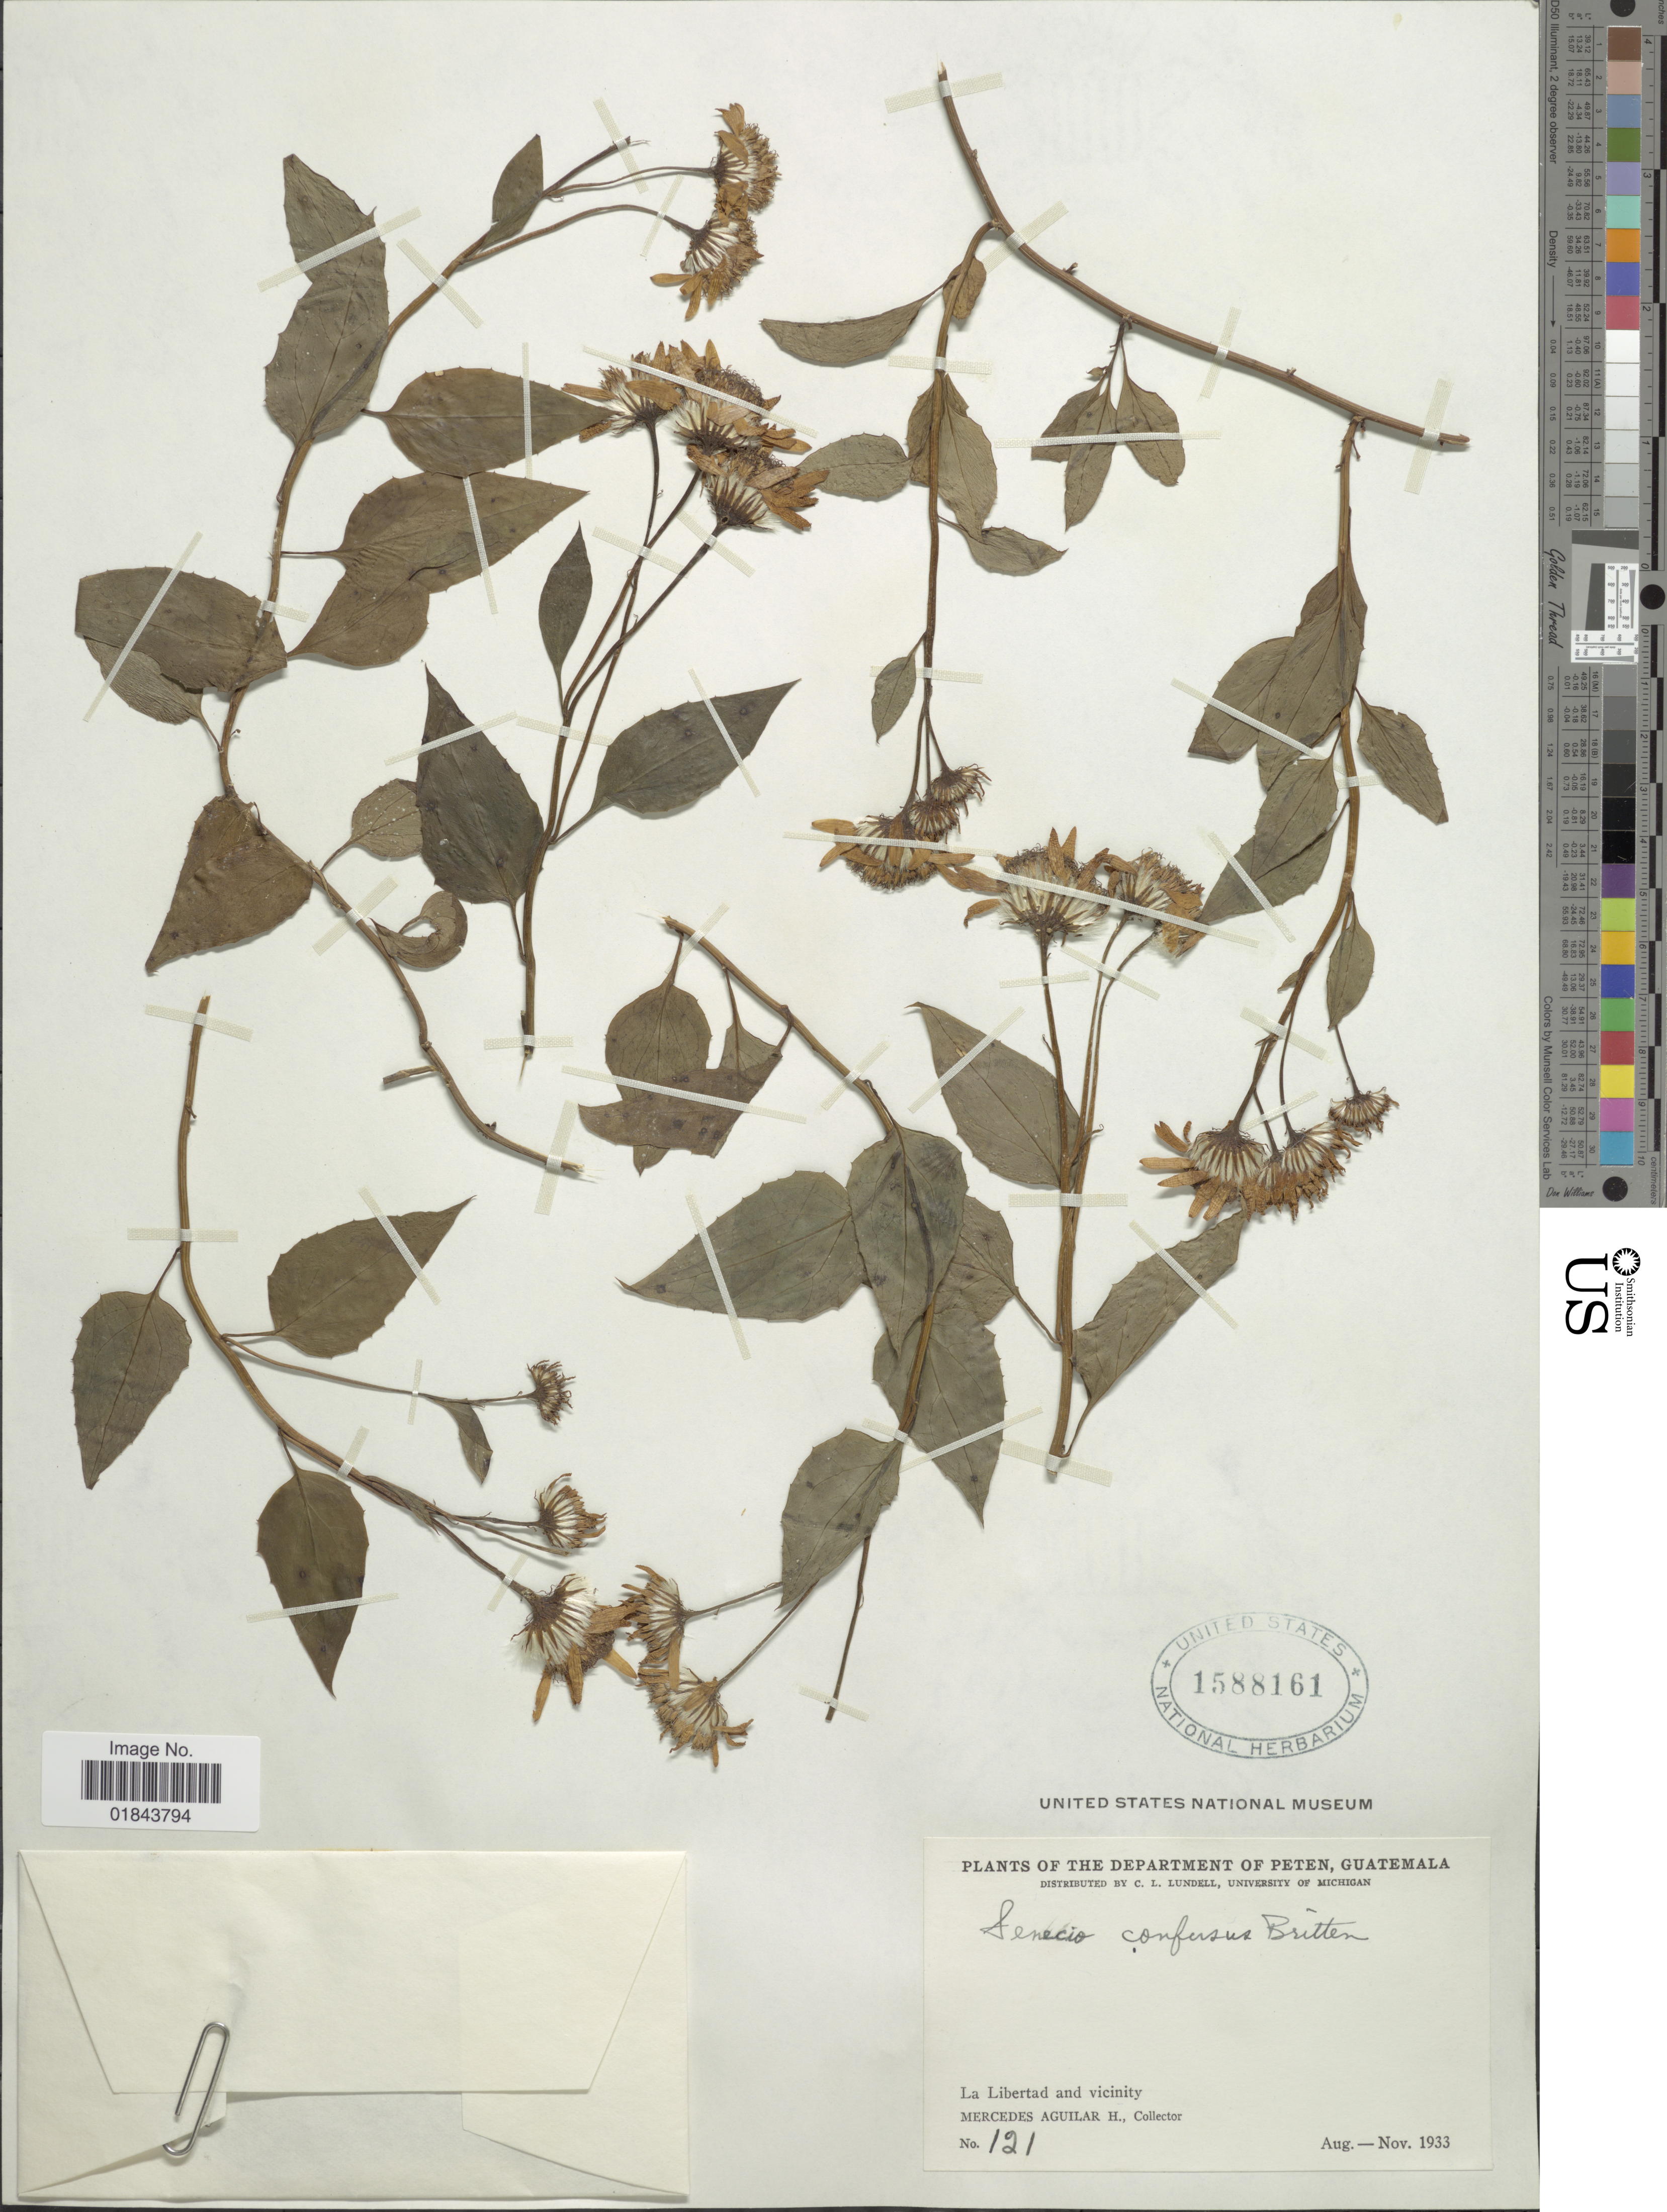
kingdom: Plantae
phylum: Tracheophyta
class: Magnoliopsida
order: Asterales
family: Asteraceae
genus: Pseudogynoxys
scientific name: Pseudogynoxys chenopodioides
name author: (Kunth) Cabrera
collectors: M. Aguilar H.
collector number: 121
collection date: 1933-08/1933-11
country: Guatemala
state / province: El Petén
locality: Department of Peten, Guatemala. La Libertad and vicinity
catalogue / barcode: US 1588161